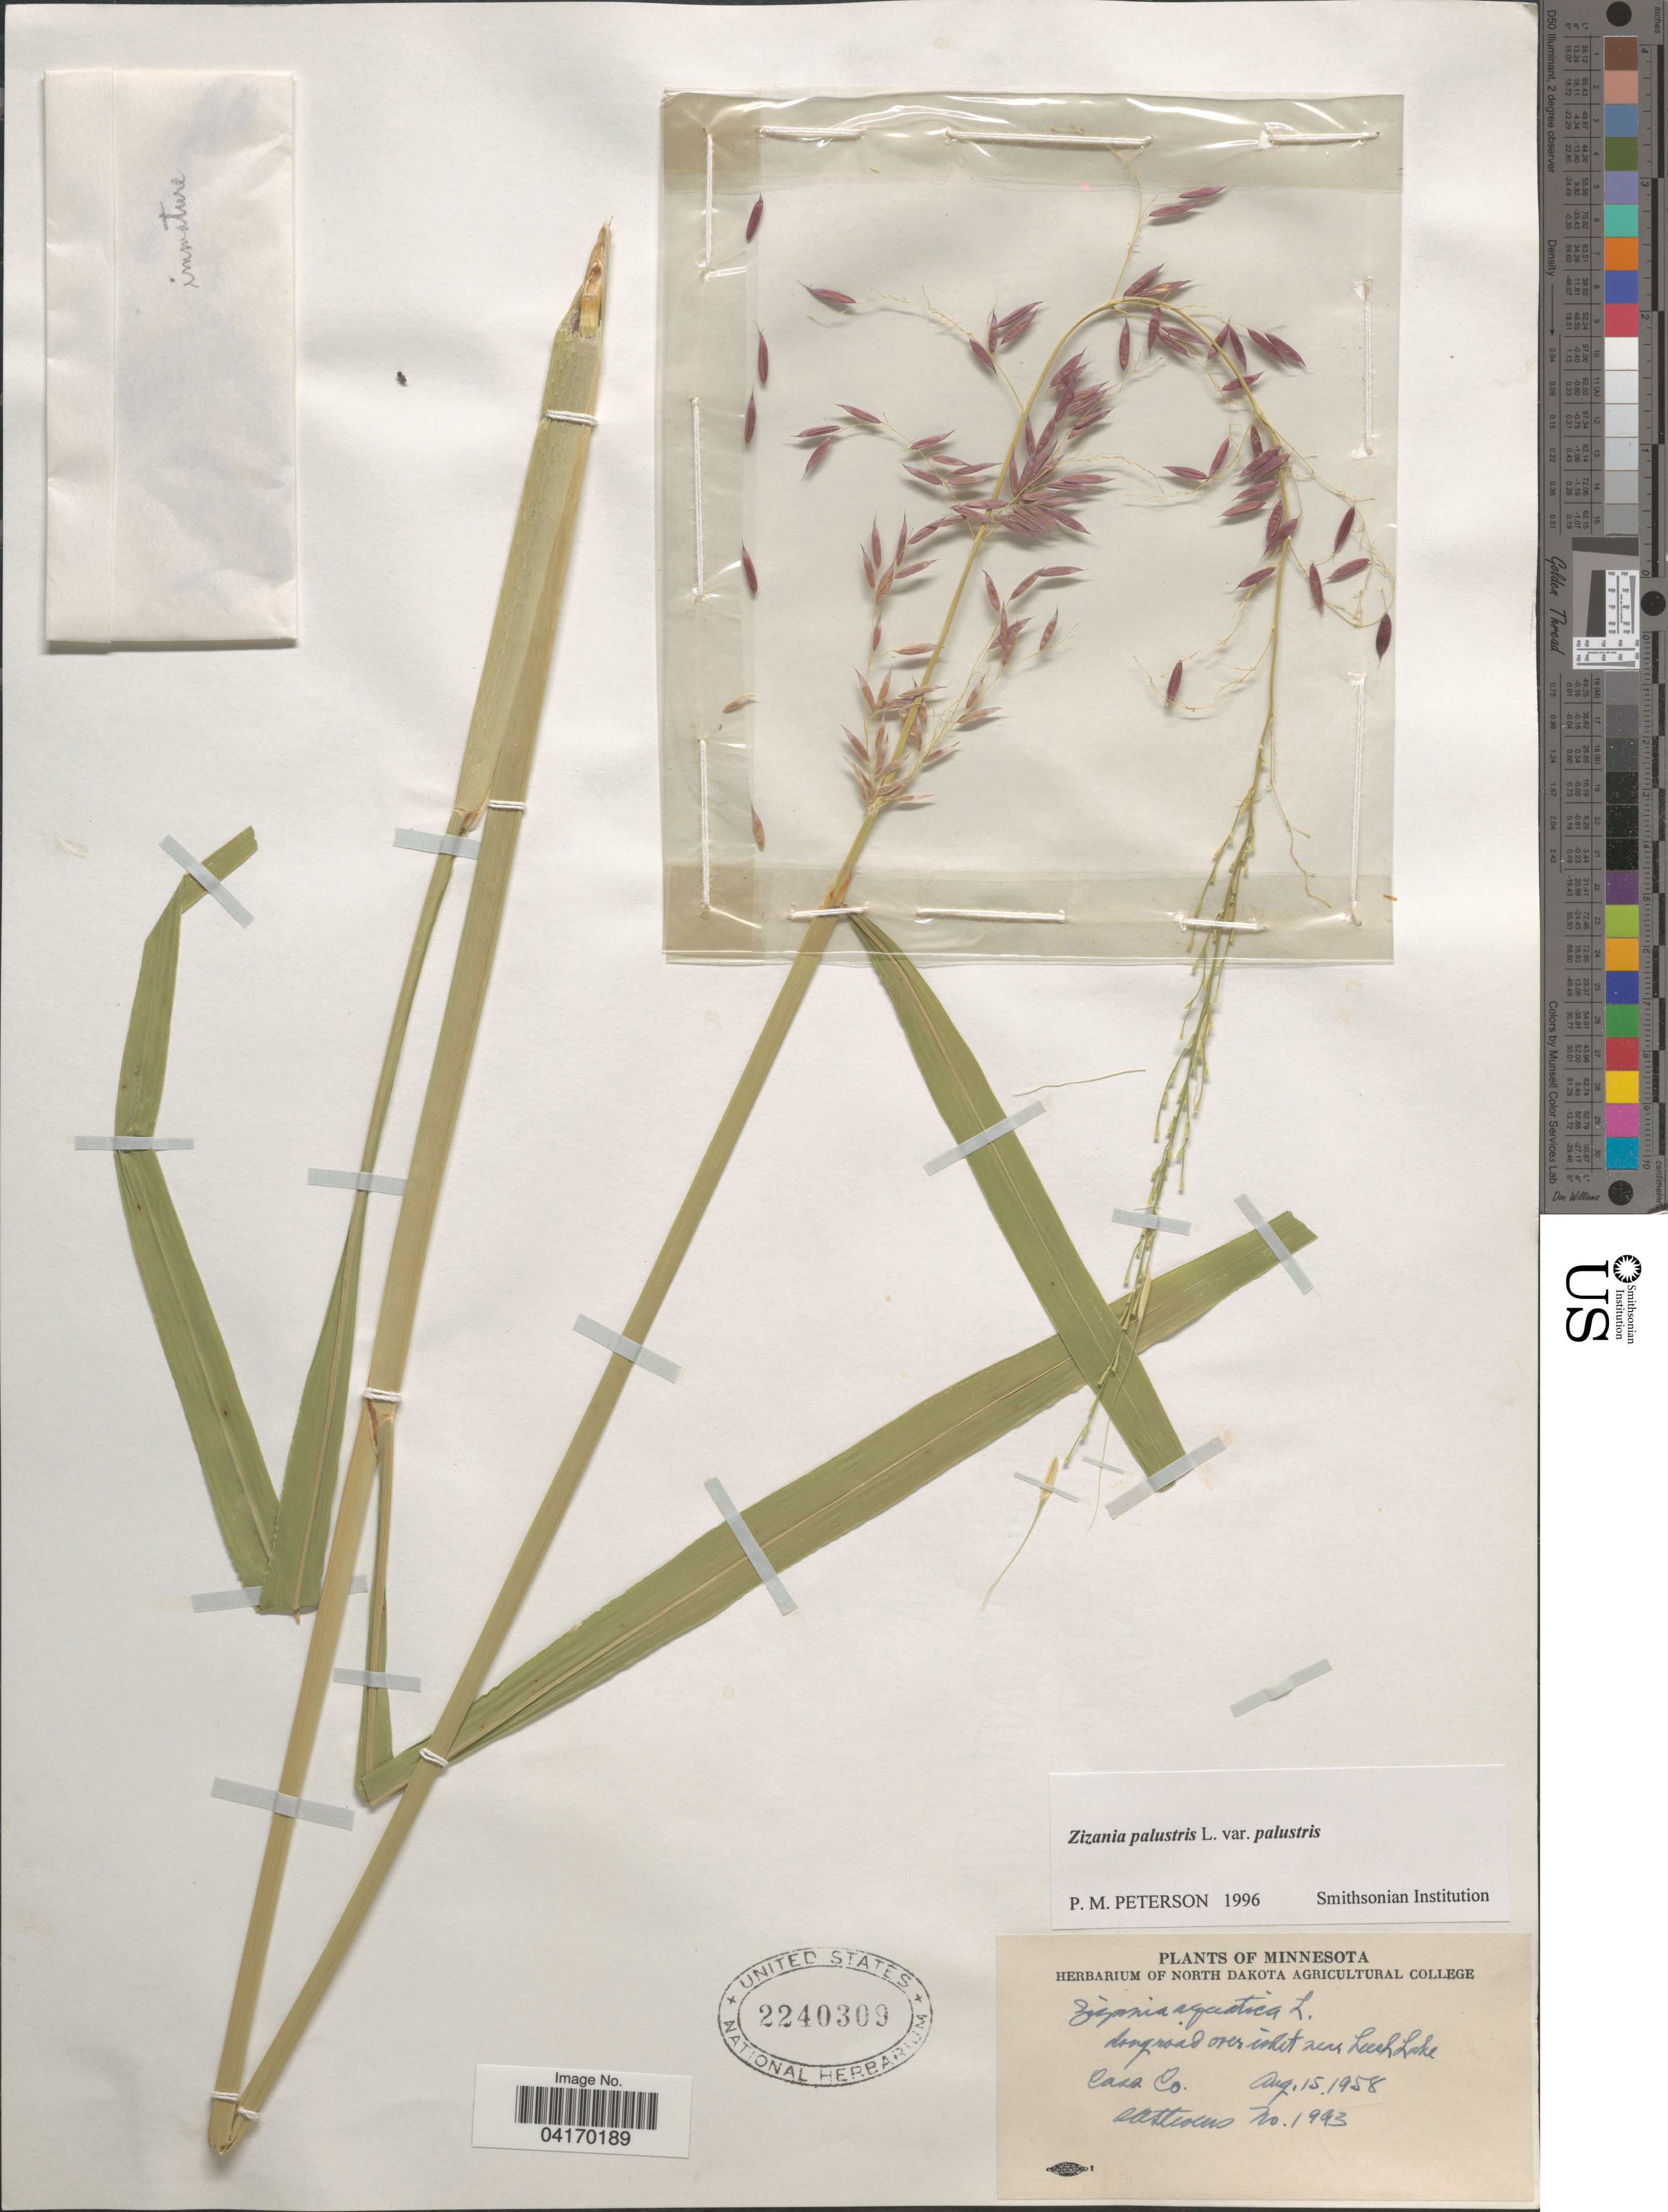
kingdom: Plantae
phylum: Tracheophyta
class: Liliopsida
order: Poales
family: Poaceae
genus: Zizania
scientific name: Zizania palustris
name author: L.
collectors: E. Stevens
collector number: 1993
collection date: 1958-08-15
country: United States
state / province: Minnesota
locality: Long road over inlet near Leech Lake. Cass Co.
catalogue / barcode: US 2240309